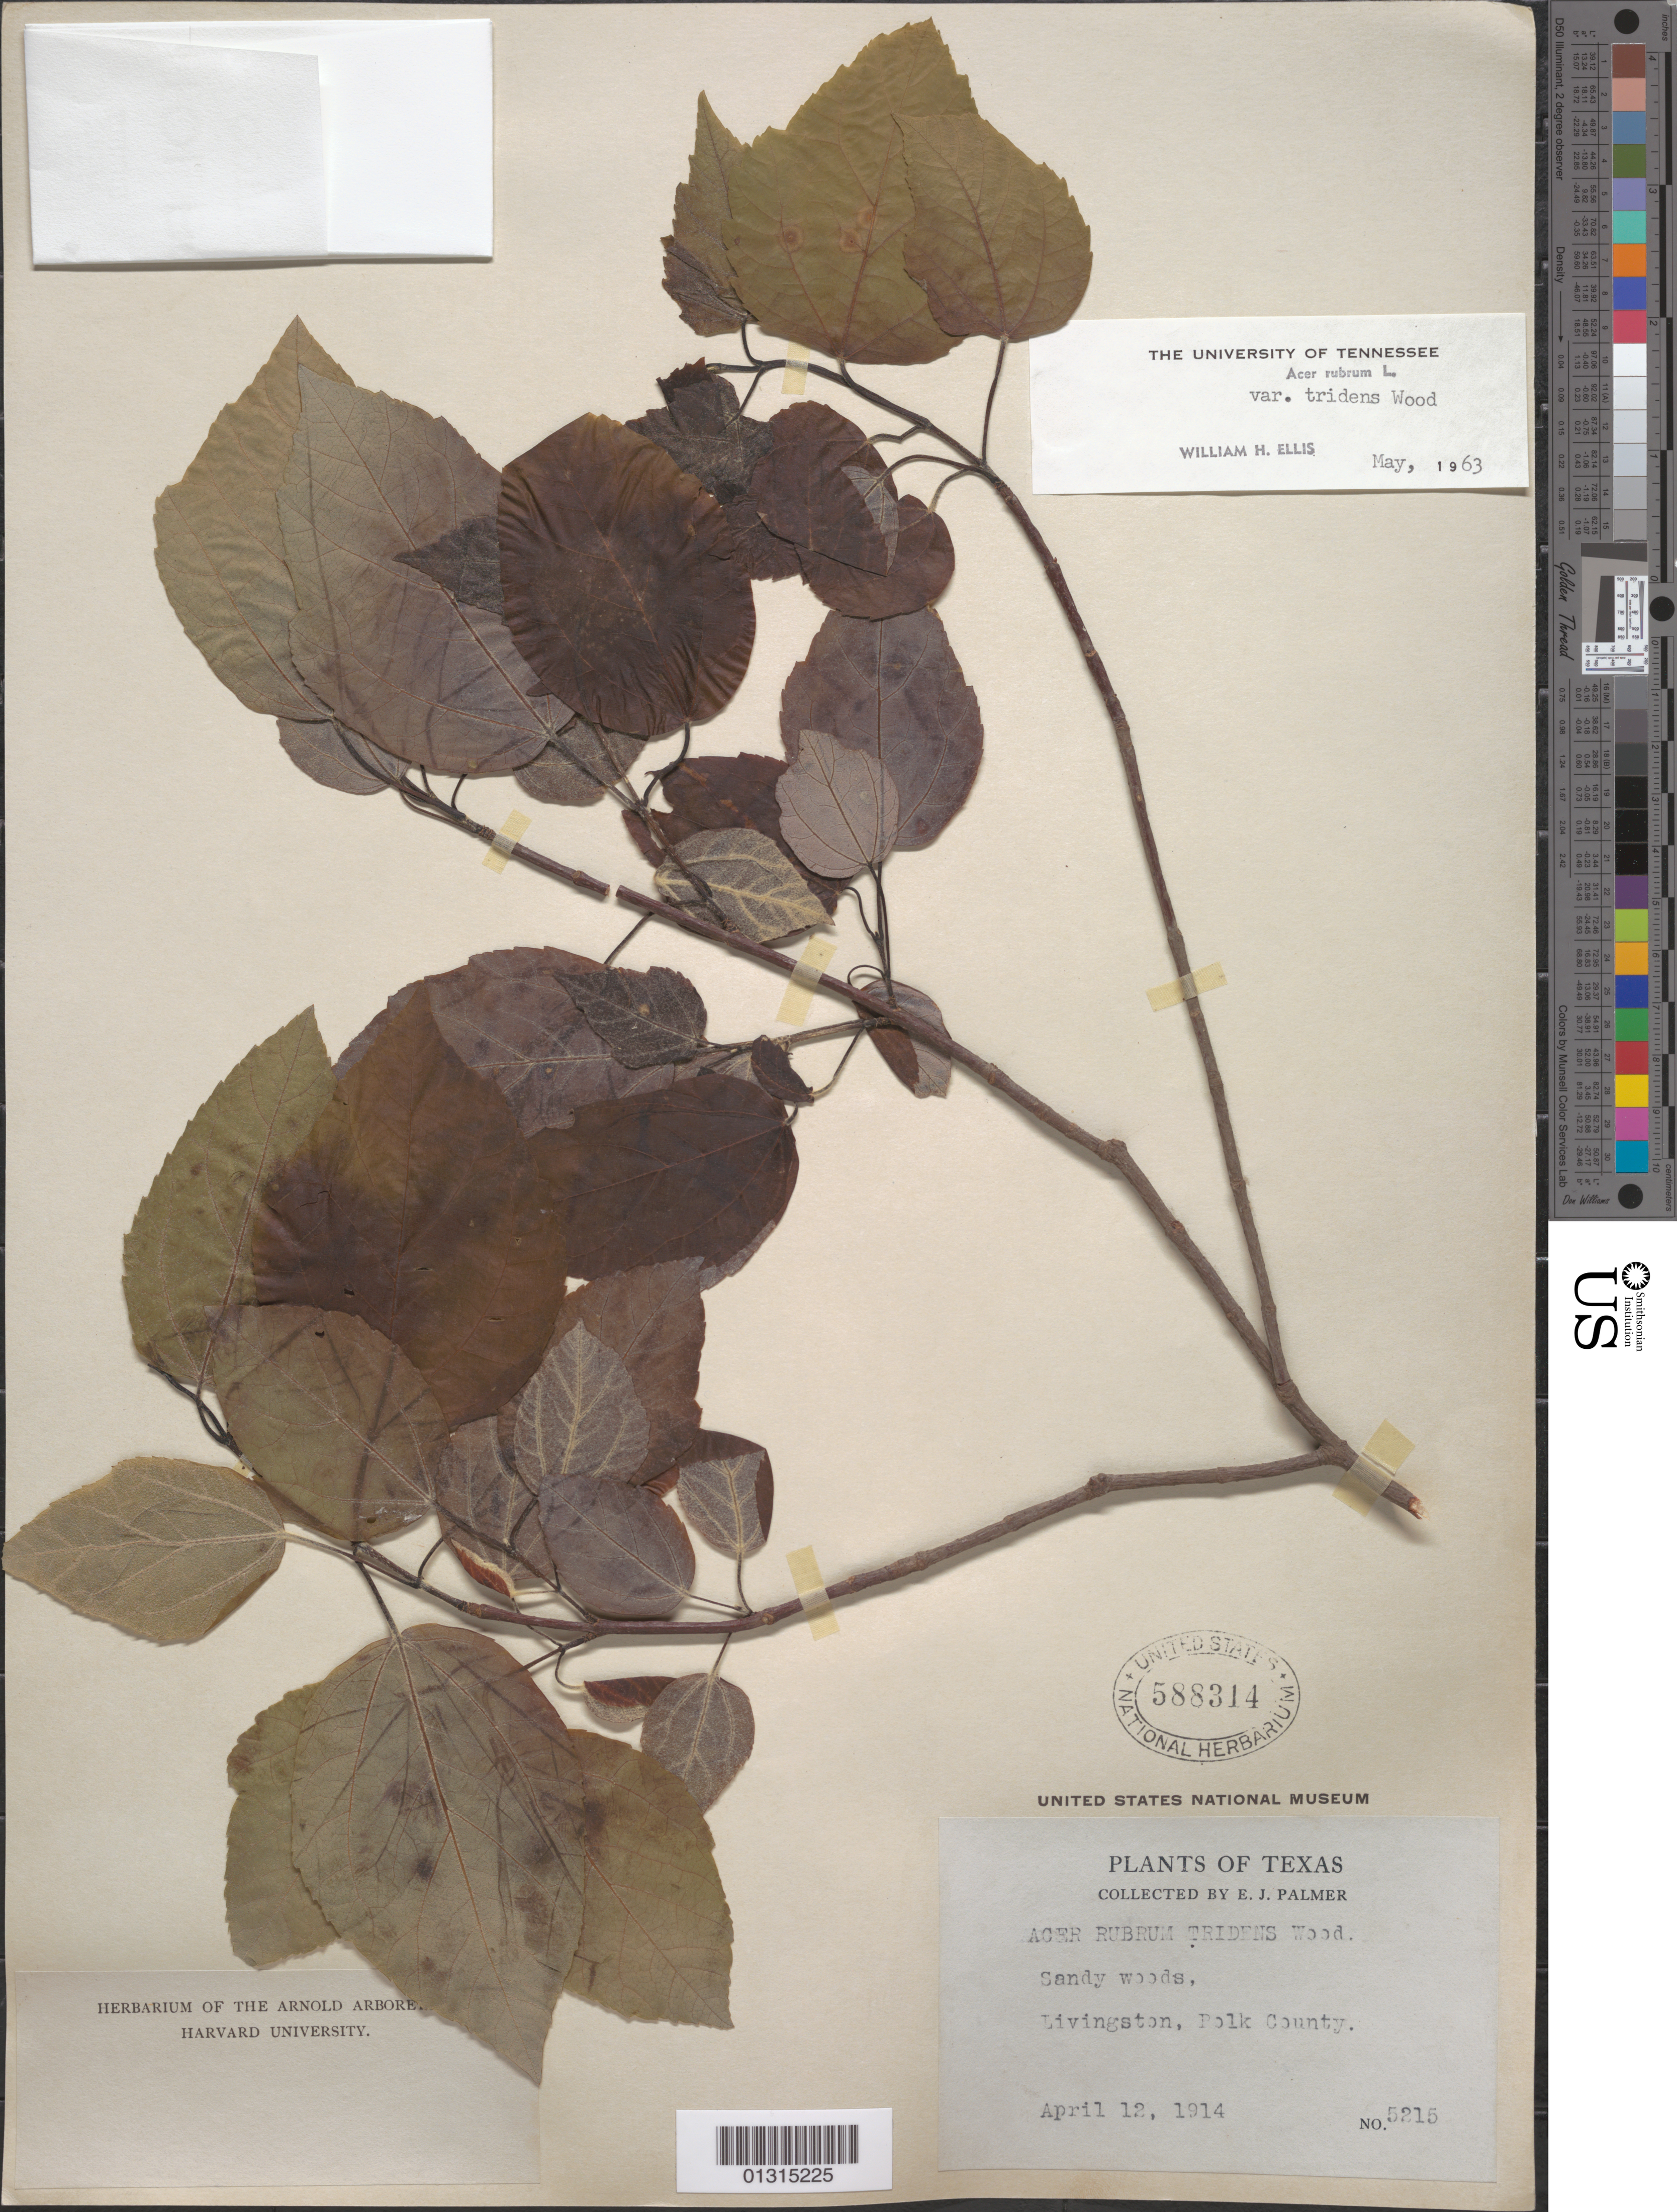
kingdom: Plantae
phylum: Tracheophyta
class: Magnoliopsida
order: Sapindales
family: Sapindaceae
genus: Acer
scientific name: Acer rubrum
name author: L.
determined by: Ellis, W. H.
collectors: E. J. Palmer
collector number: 5215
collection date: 1914-04-12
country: United States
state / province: Texas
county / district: Polk County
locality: Polk County, Livingston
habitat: Sandy woods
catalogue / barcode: US 588314